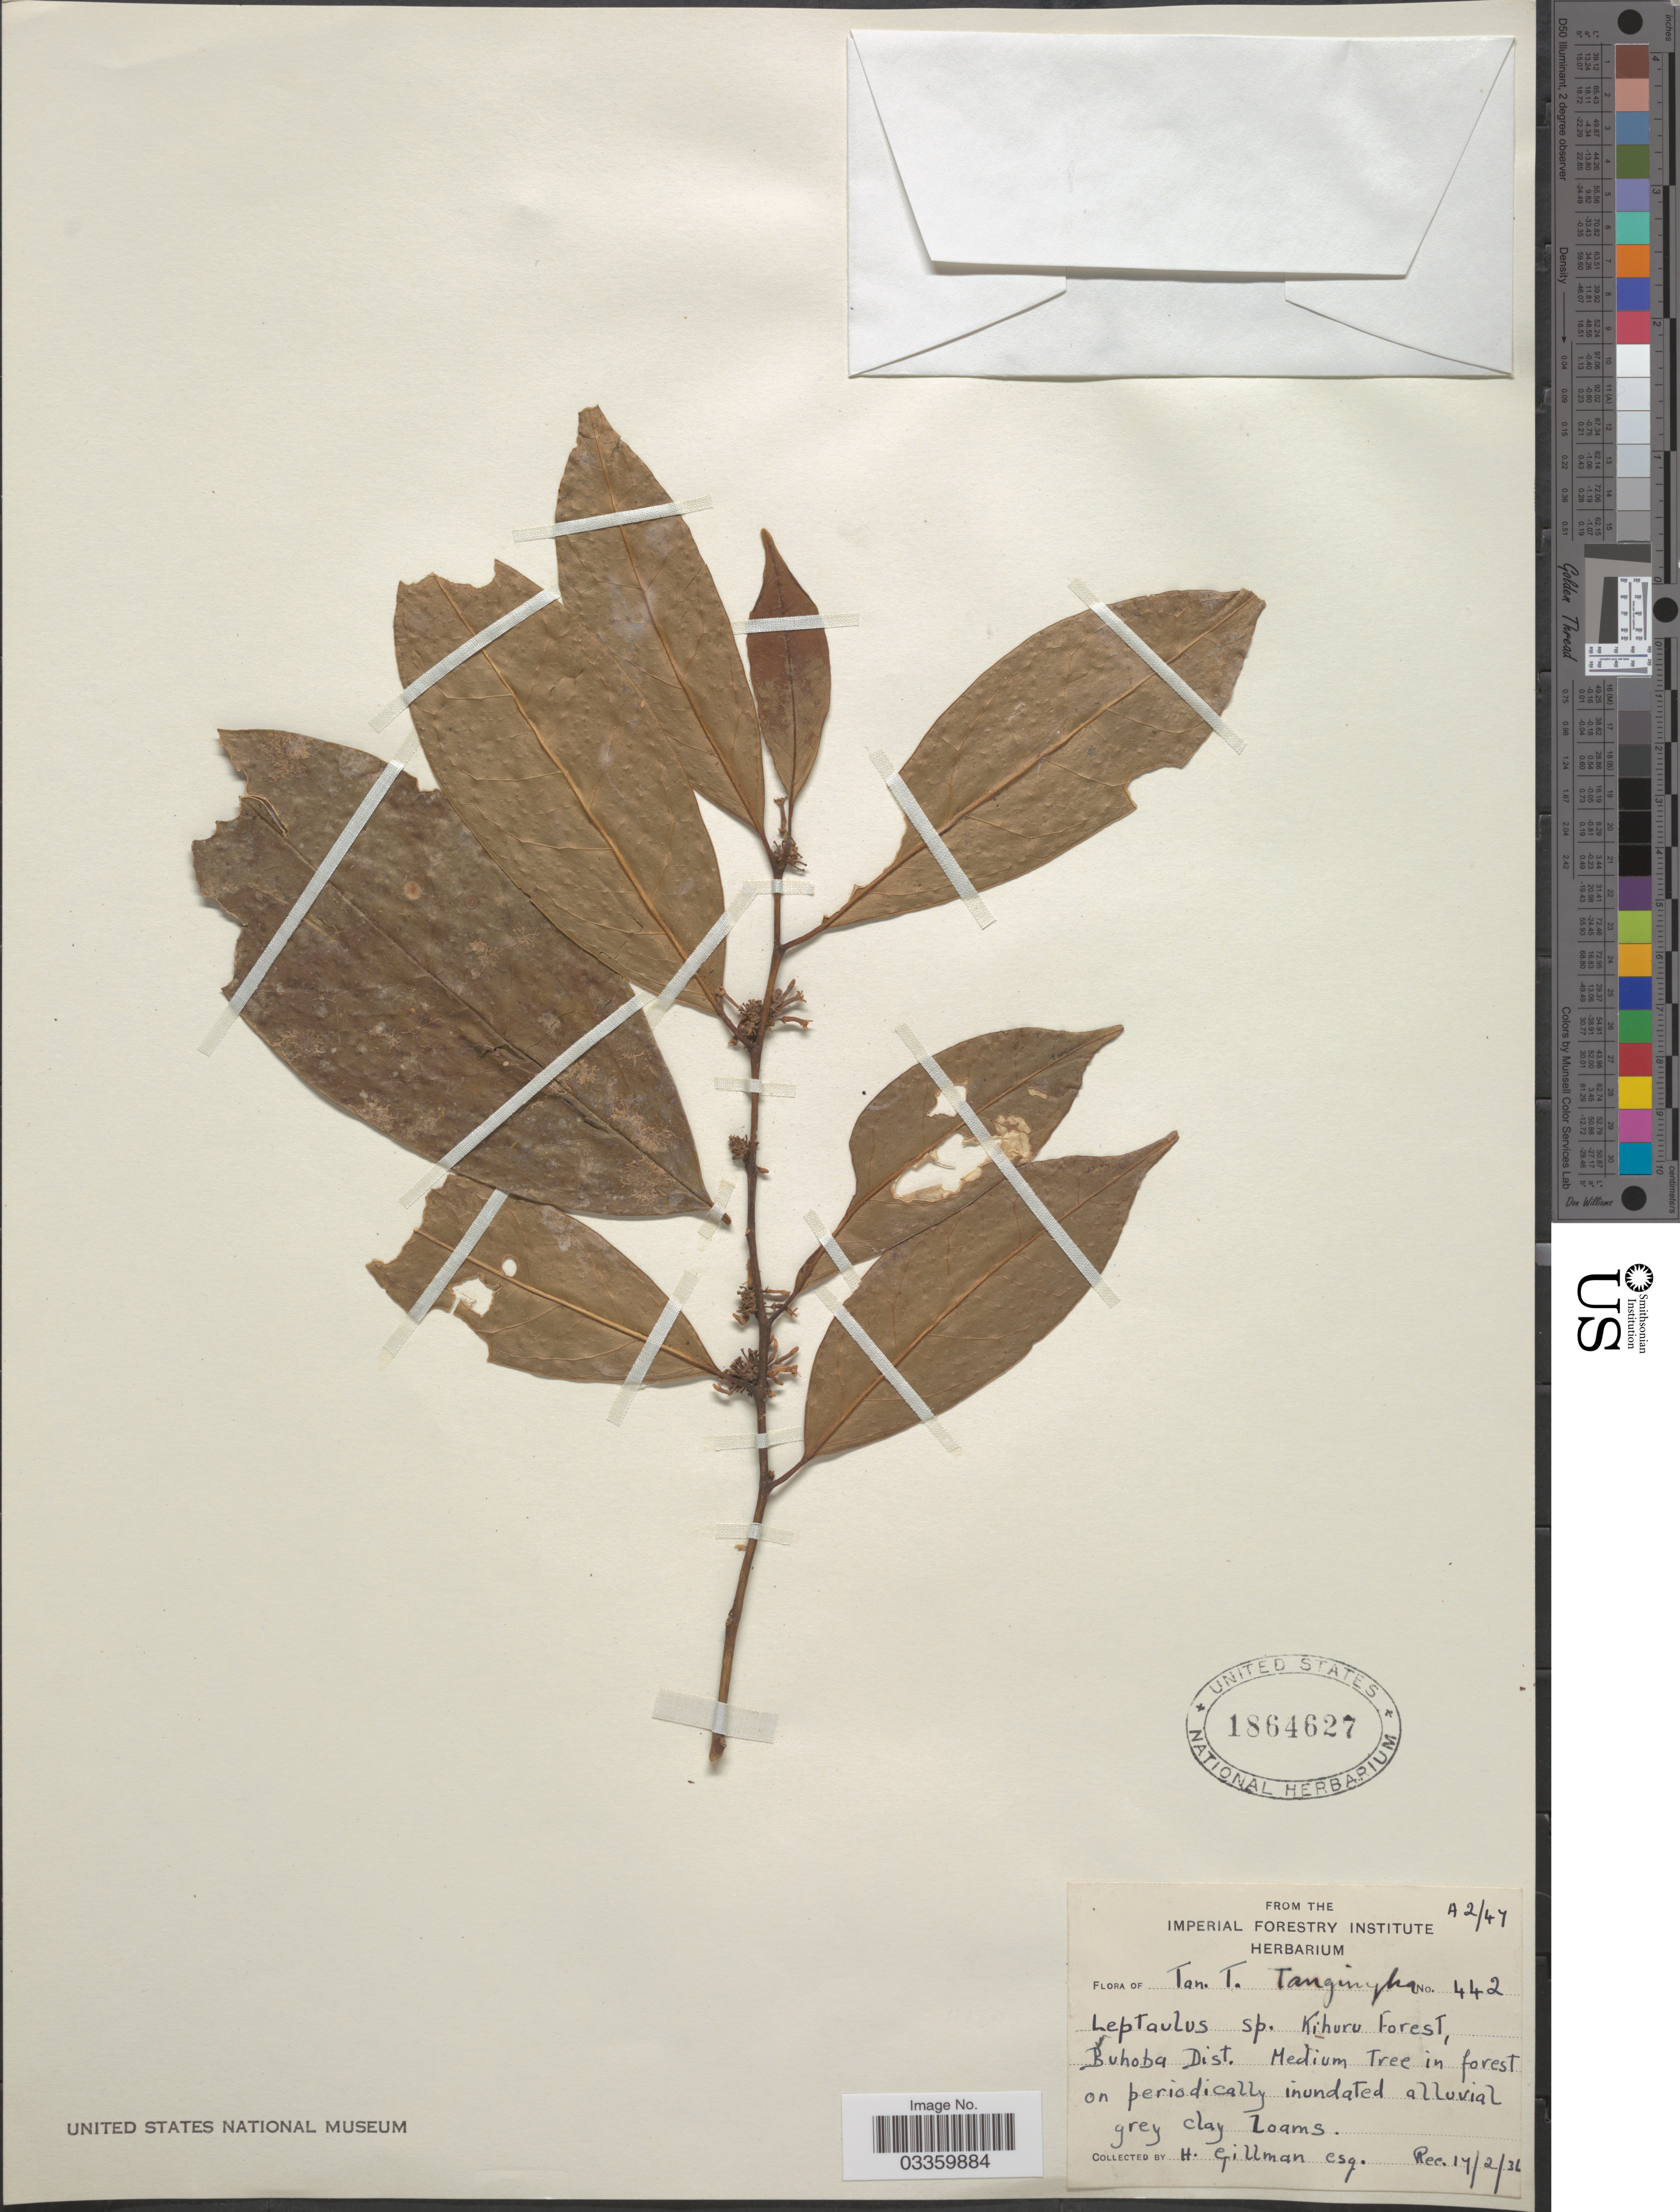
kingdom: Plantae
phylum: Tracheophyta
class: Magnoliopsida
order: Cardiopteridales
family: Cardiopteridaceae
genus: Leptaulus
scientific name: Leptaulus sp.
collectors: H. Gillman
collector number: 442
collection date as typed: Transcribed d/m/y: 17/2/36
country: Tanzania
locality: Tan. T. Tanganyika. Kihuru Forest, Buhoba Dist.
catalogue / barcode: US 1864627